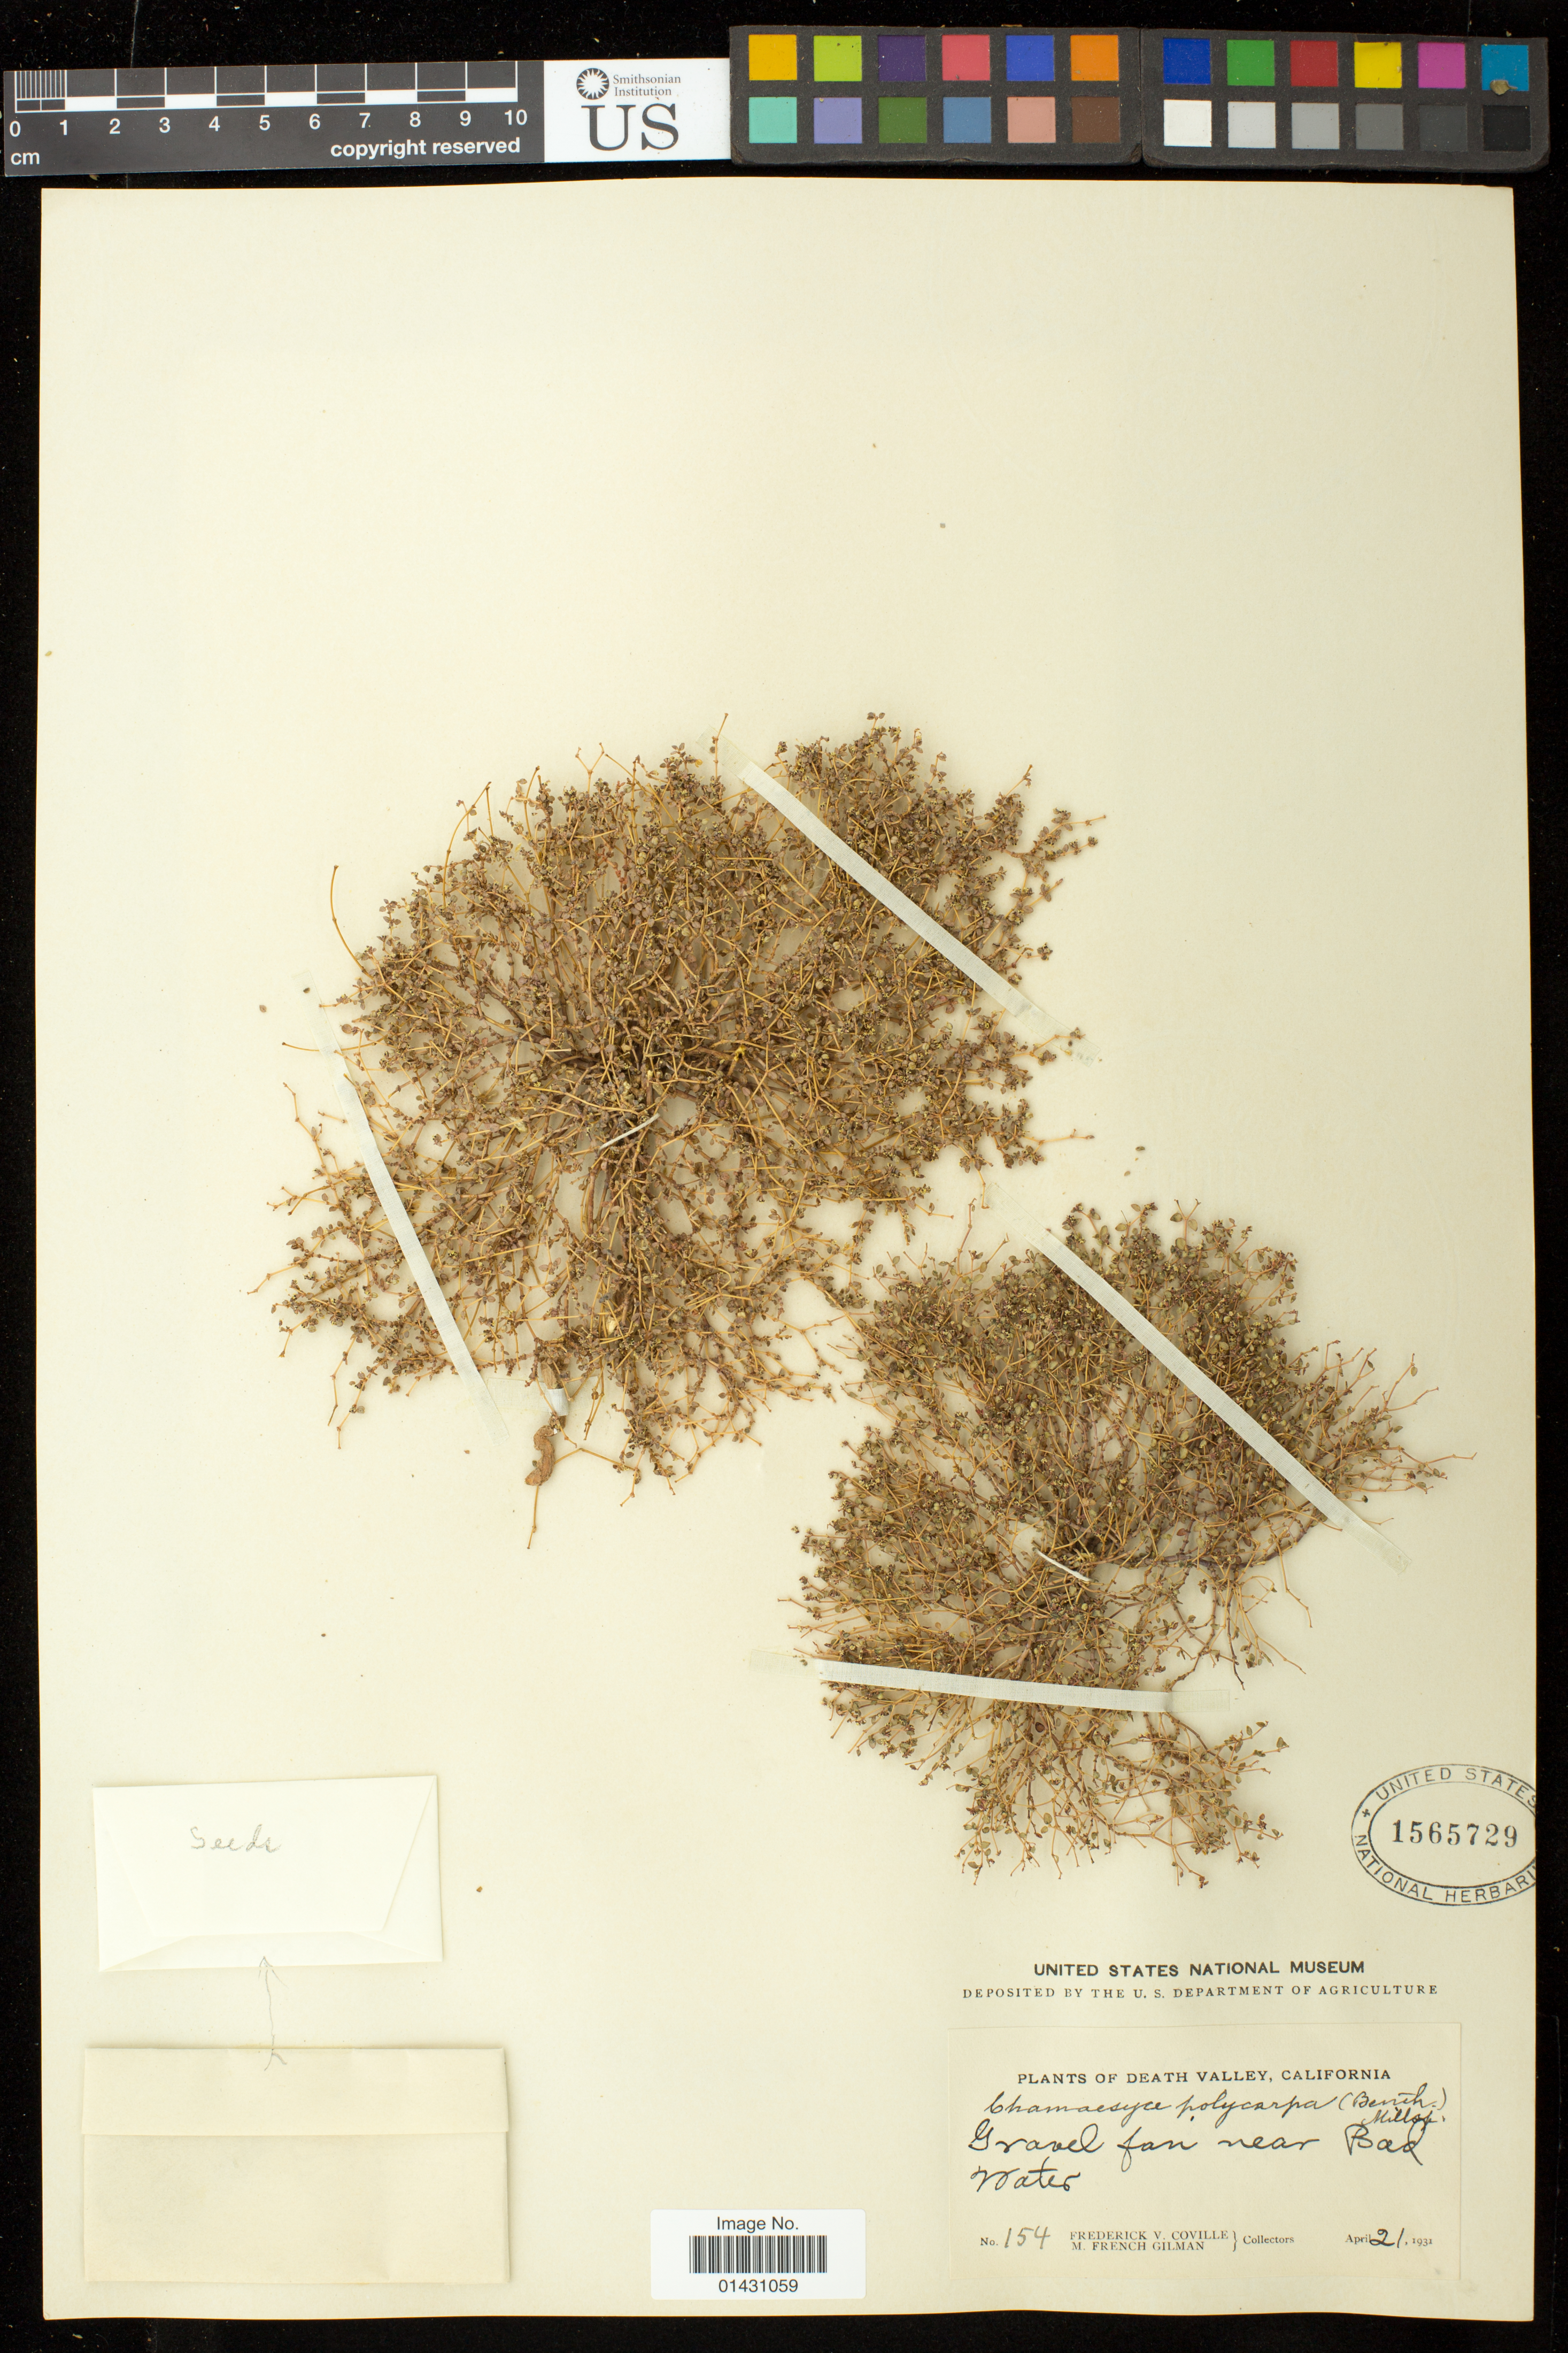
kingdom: Plantae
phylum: Tracheophyta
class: Magnoliopsida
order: Malpighiales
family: Euphorbiaceae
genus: Euphorbia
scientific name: Euphorbia polycarpa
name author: Benth.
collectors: F. V. Coville & M. F. Gilman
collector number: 154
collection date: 1931-04-21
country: United States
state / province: California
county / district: Inyo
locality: Death Valley. Near Bad Water.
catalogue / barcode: US 1565729